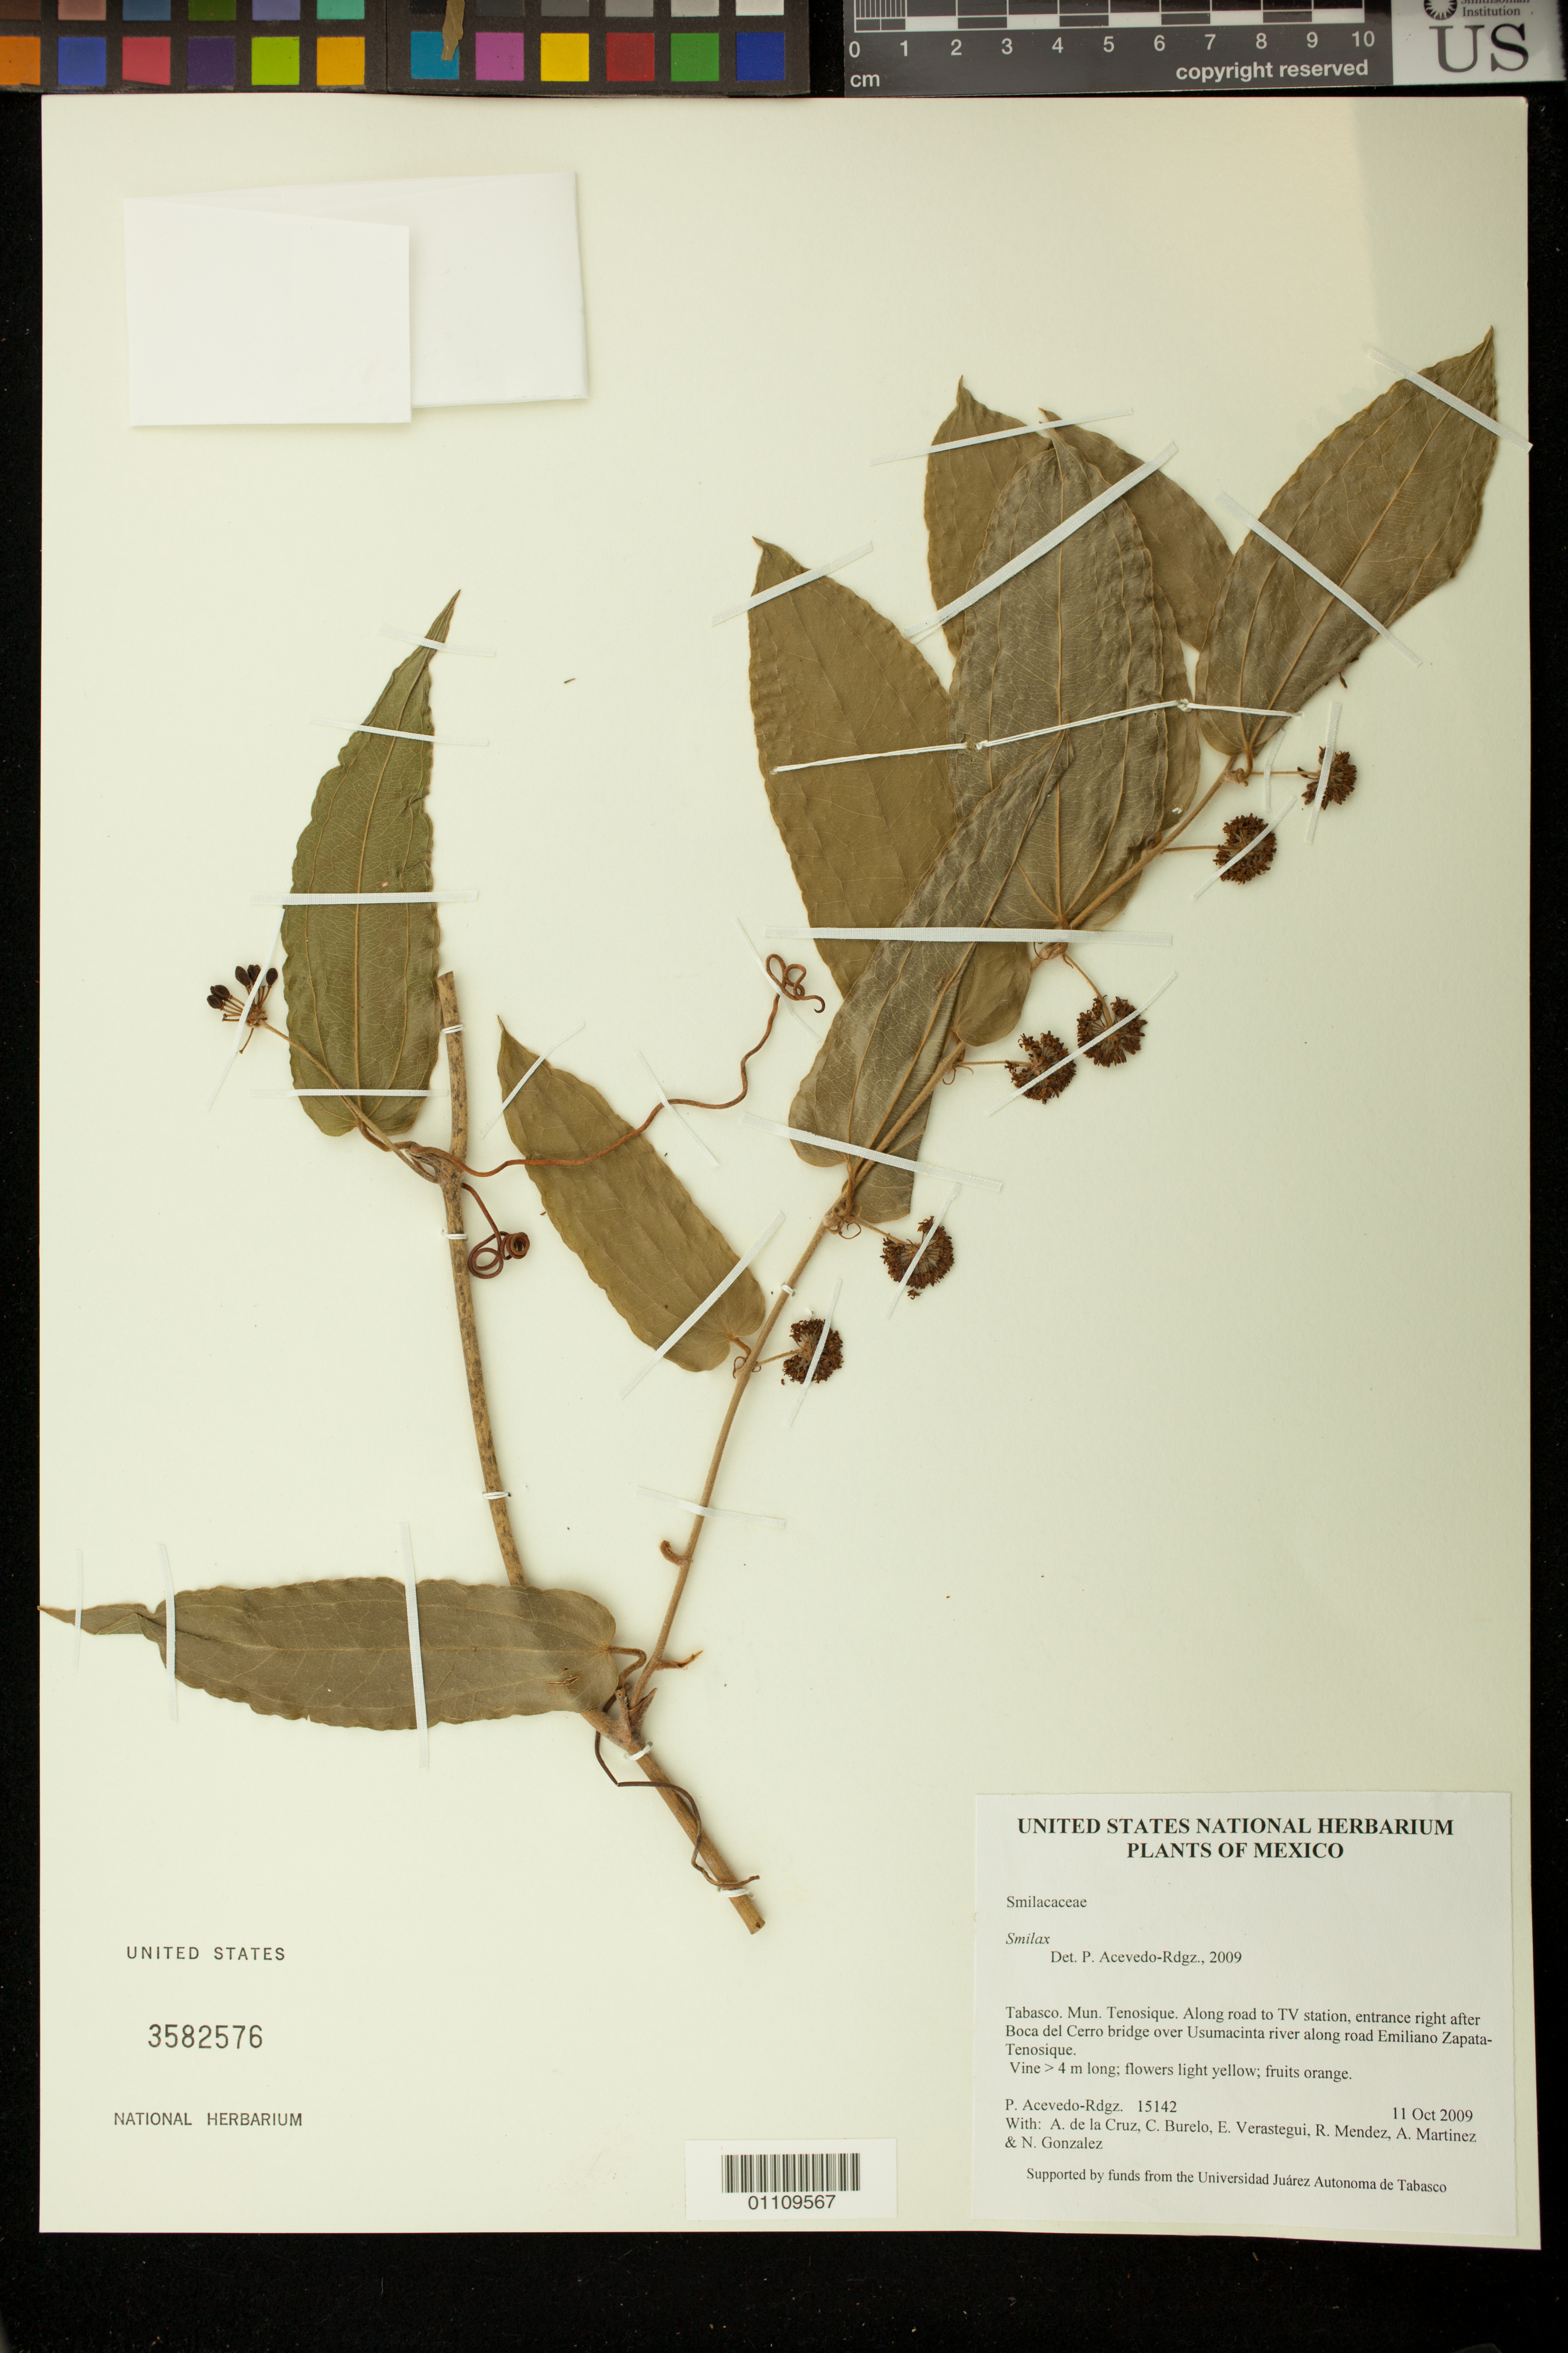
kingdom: Plantae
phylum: Tracheophyta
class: Liliopsida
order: Liliales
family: Smilacaceae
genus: Smilax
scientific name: Smilax mollis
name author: Humb. & Bonpl. ex Willd.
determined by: Strong, M. T., (US), Smithsonian Institution - National Museum of Natural History (UNITED STATES)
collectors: P. Acevedo-Rodr., A. de la Cruz, C. Burelo, E. Verastegui, R. Mendez & A. Martinez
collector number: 15142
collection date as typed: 11 Oct 2009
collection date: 2009-10-11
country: Mexico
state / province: Tabasco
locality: Mun. Tenosique. Along road to TV station, entrance right after Boca del Cerro bridge over Usumacinta river along road Emiliano Zapata-Tenosique.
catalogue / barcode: US 3582576